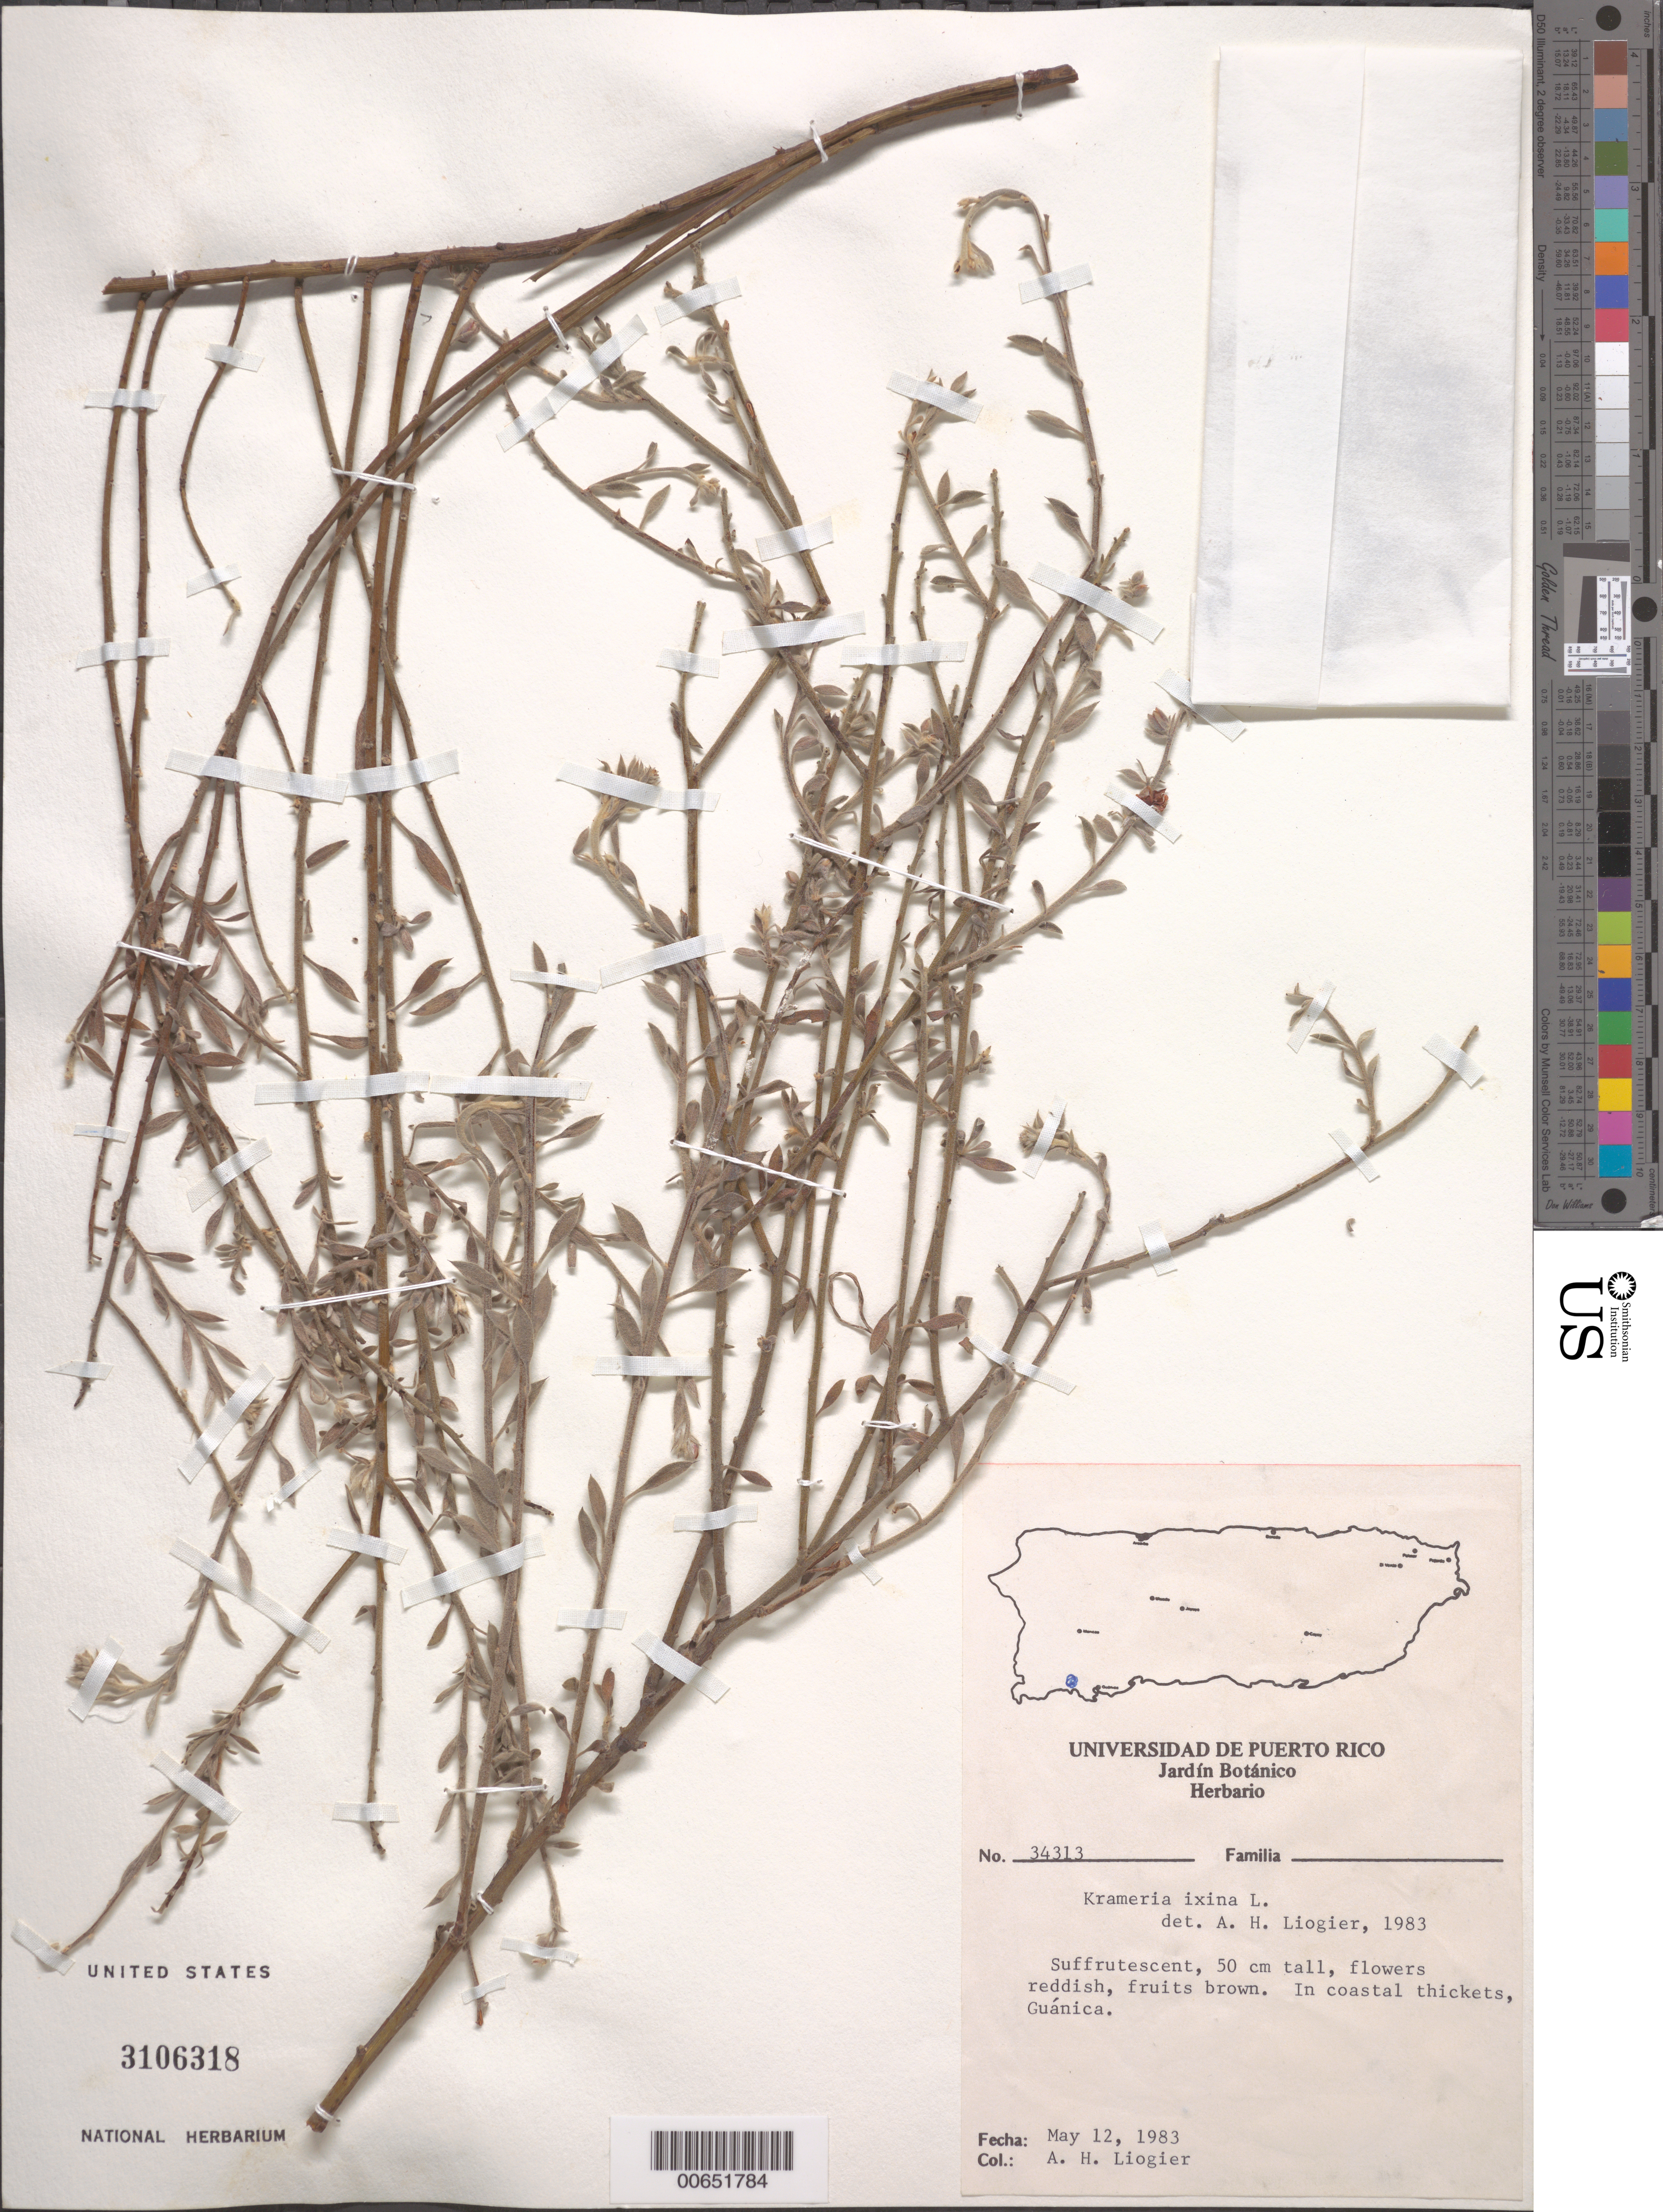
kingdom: Plantae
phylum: Tracheophyta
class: Magnoliopsida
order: Zygophyllales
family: Krameriaceae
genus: Krameria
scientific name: Krameria ixine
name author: L.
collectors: A. H. Liogier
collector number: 34313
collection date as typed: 12 May 1983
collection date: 1983-05-12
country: Puerto Rico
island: Greater Antilles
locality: Guanica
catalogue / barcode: US 3106318